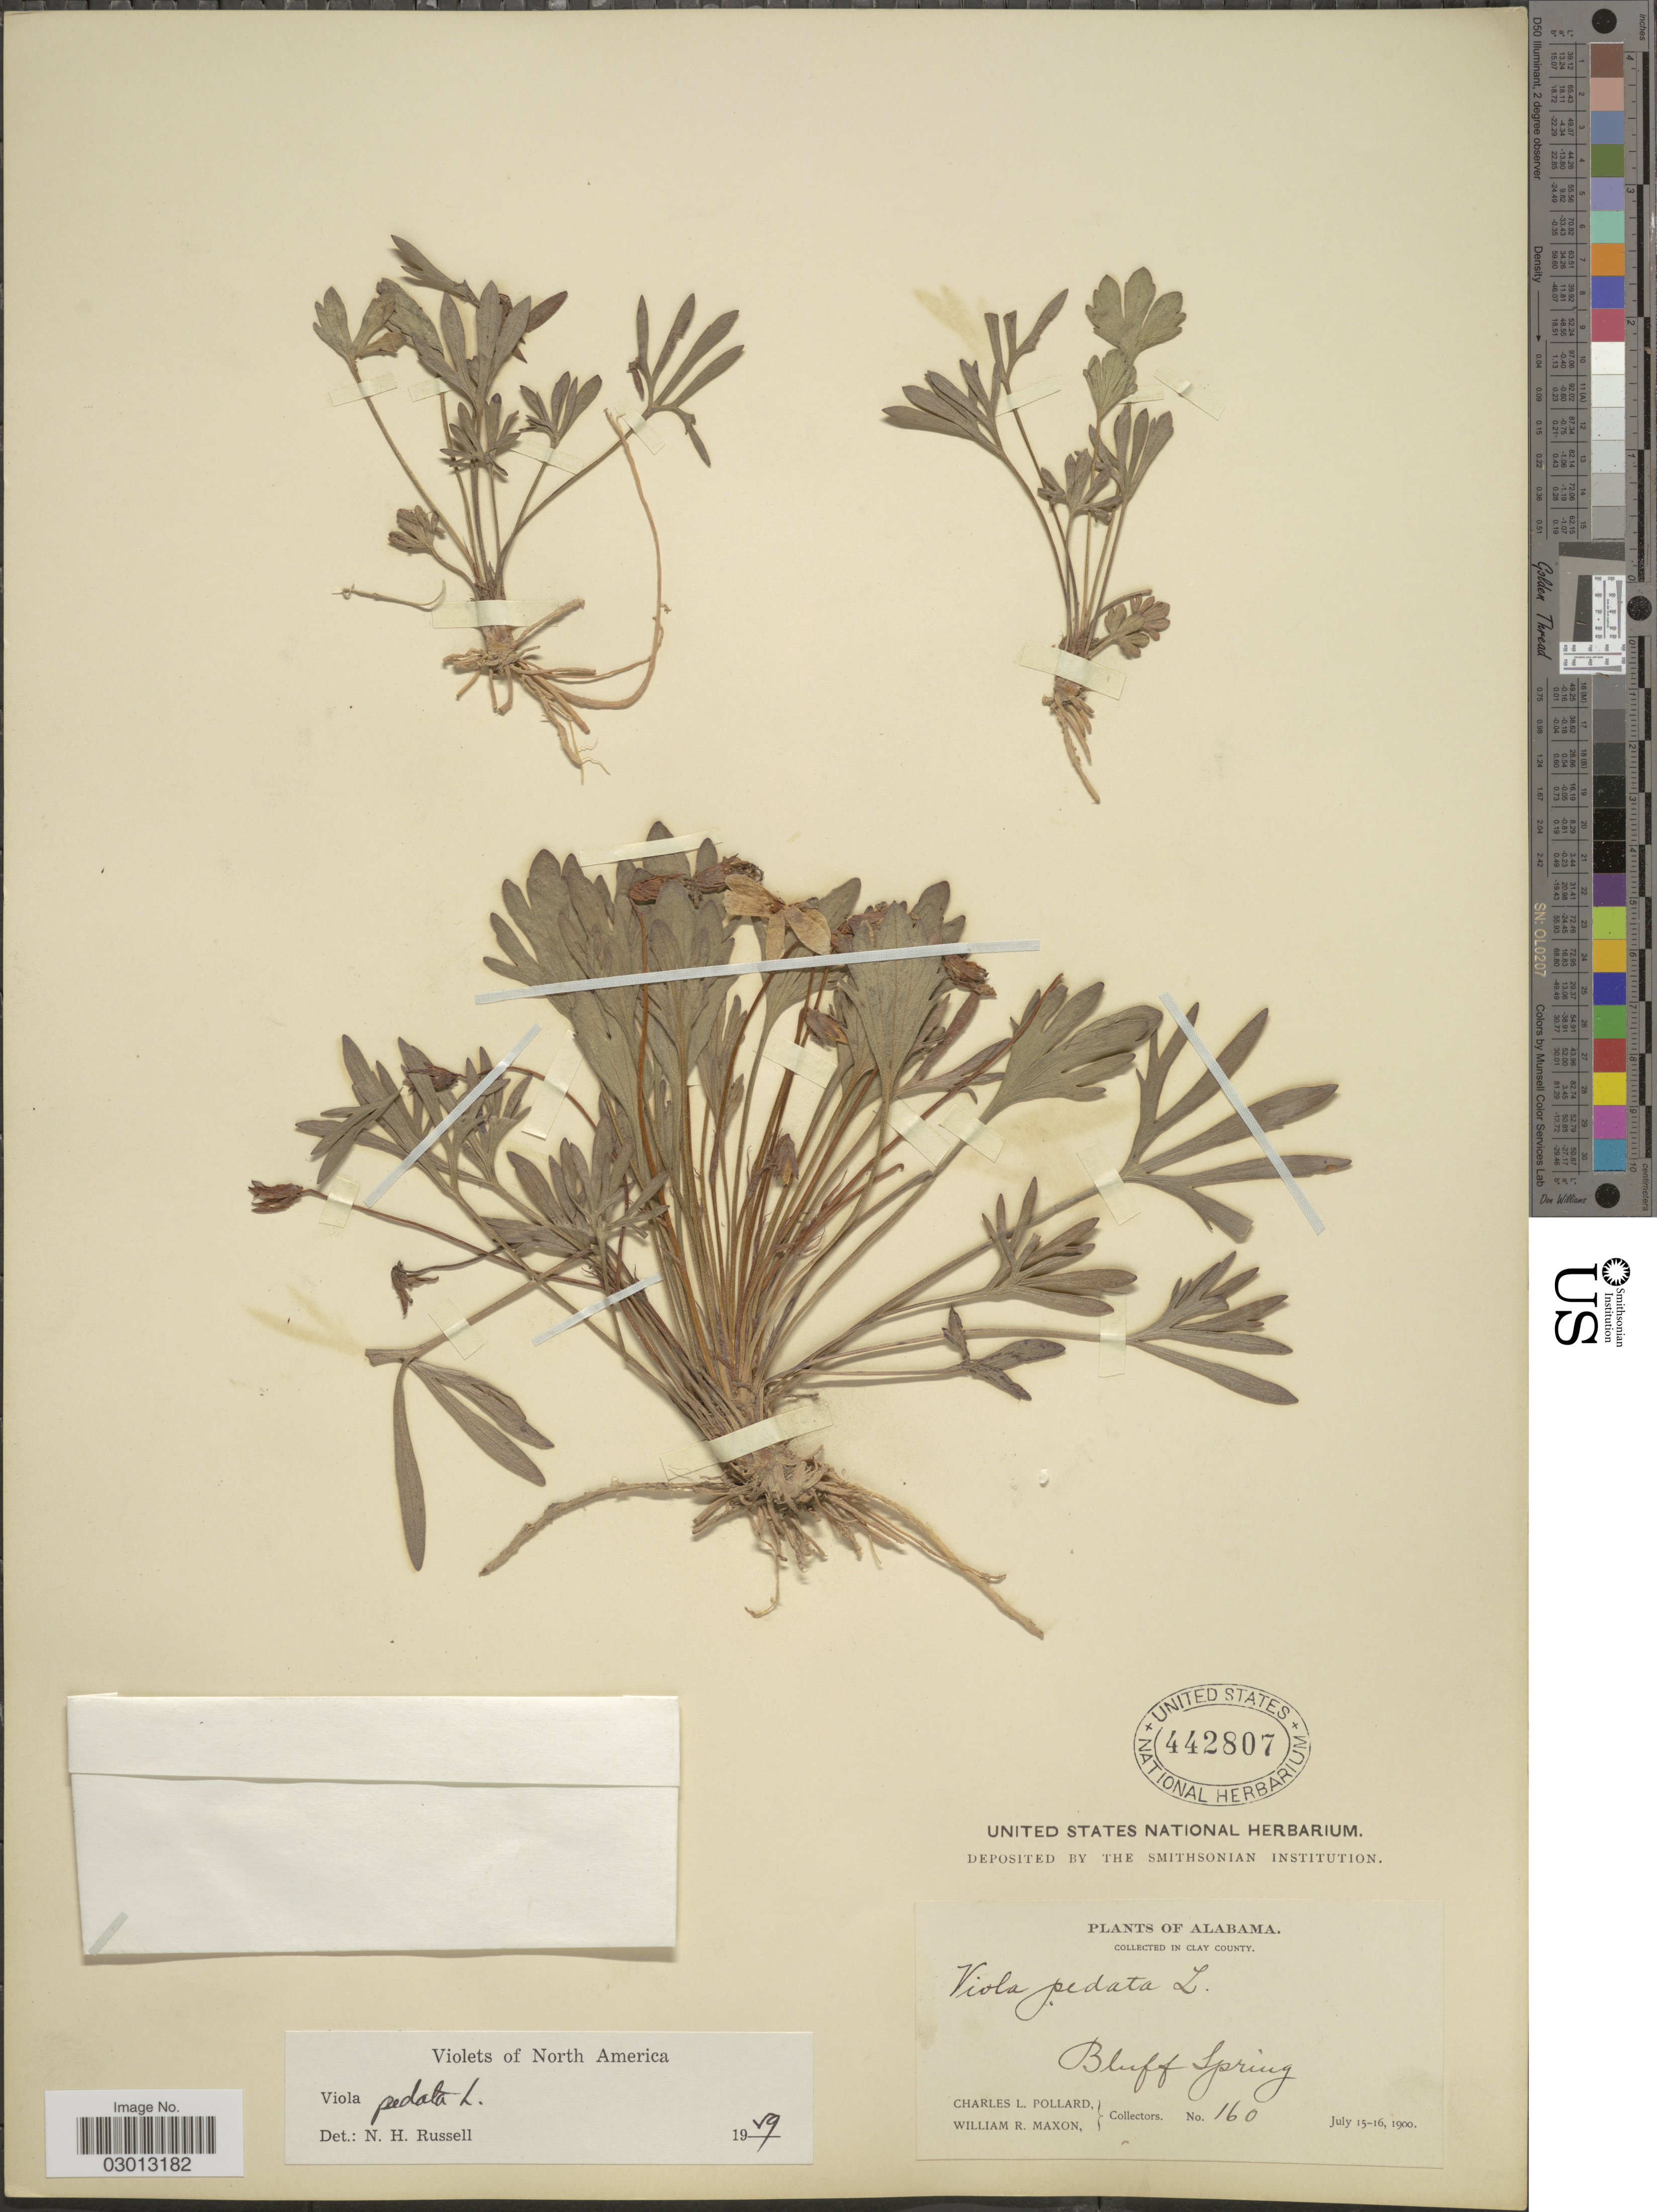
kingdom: Plantae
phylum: Tracheophyta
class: Magnoliopsida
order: Malpighiales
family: Violaceae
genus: Viola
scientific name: Viola pedata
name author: L.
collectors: C. L. Pollard & W. R. Maxon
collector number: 160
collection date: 1900-07-15/1900-07-16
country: United States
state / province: Alabama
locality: In Clay County. Bluff Spring.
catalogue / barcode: US 442807